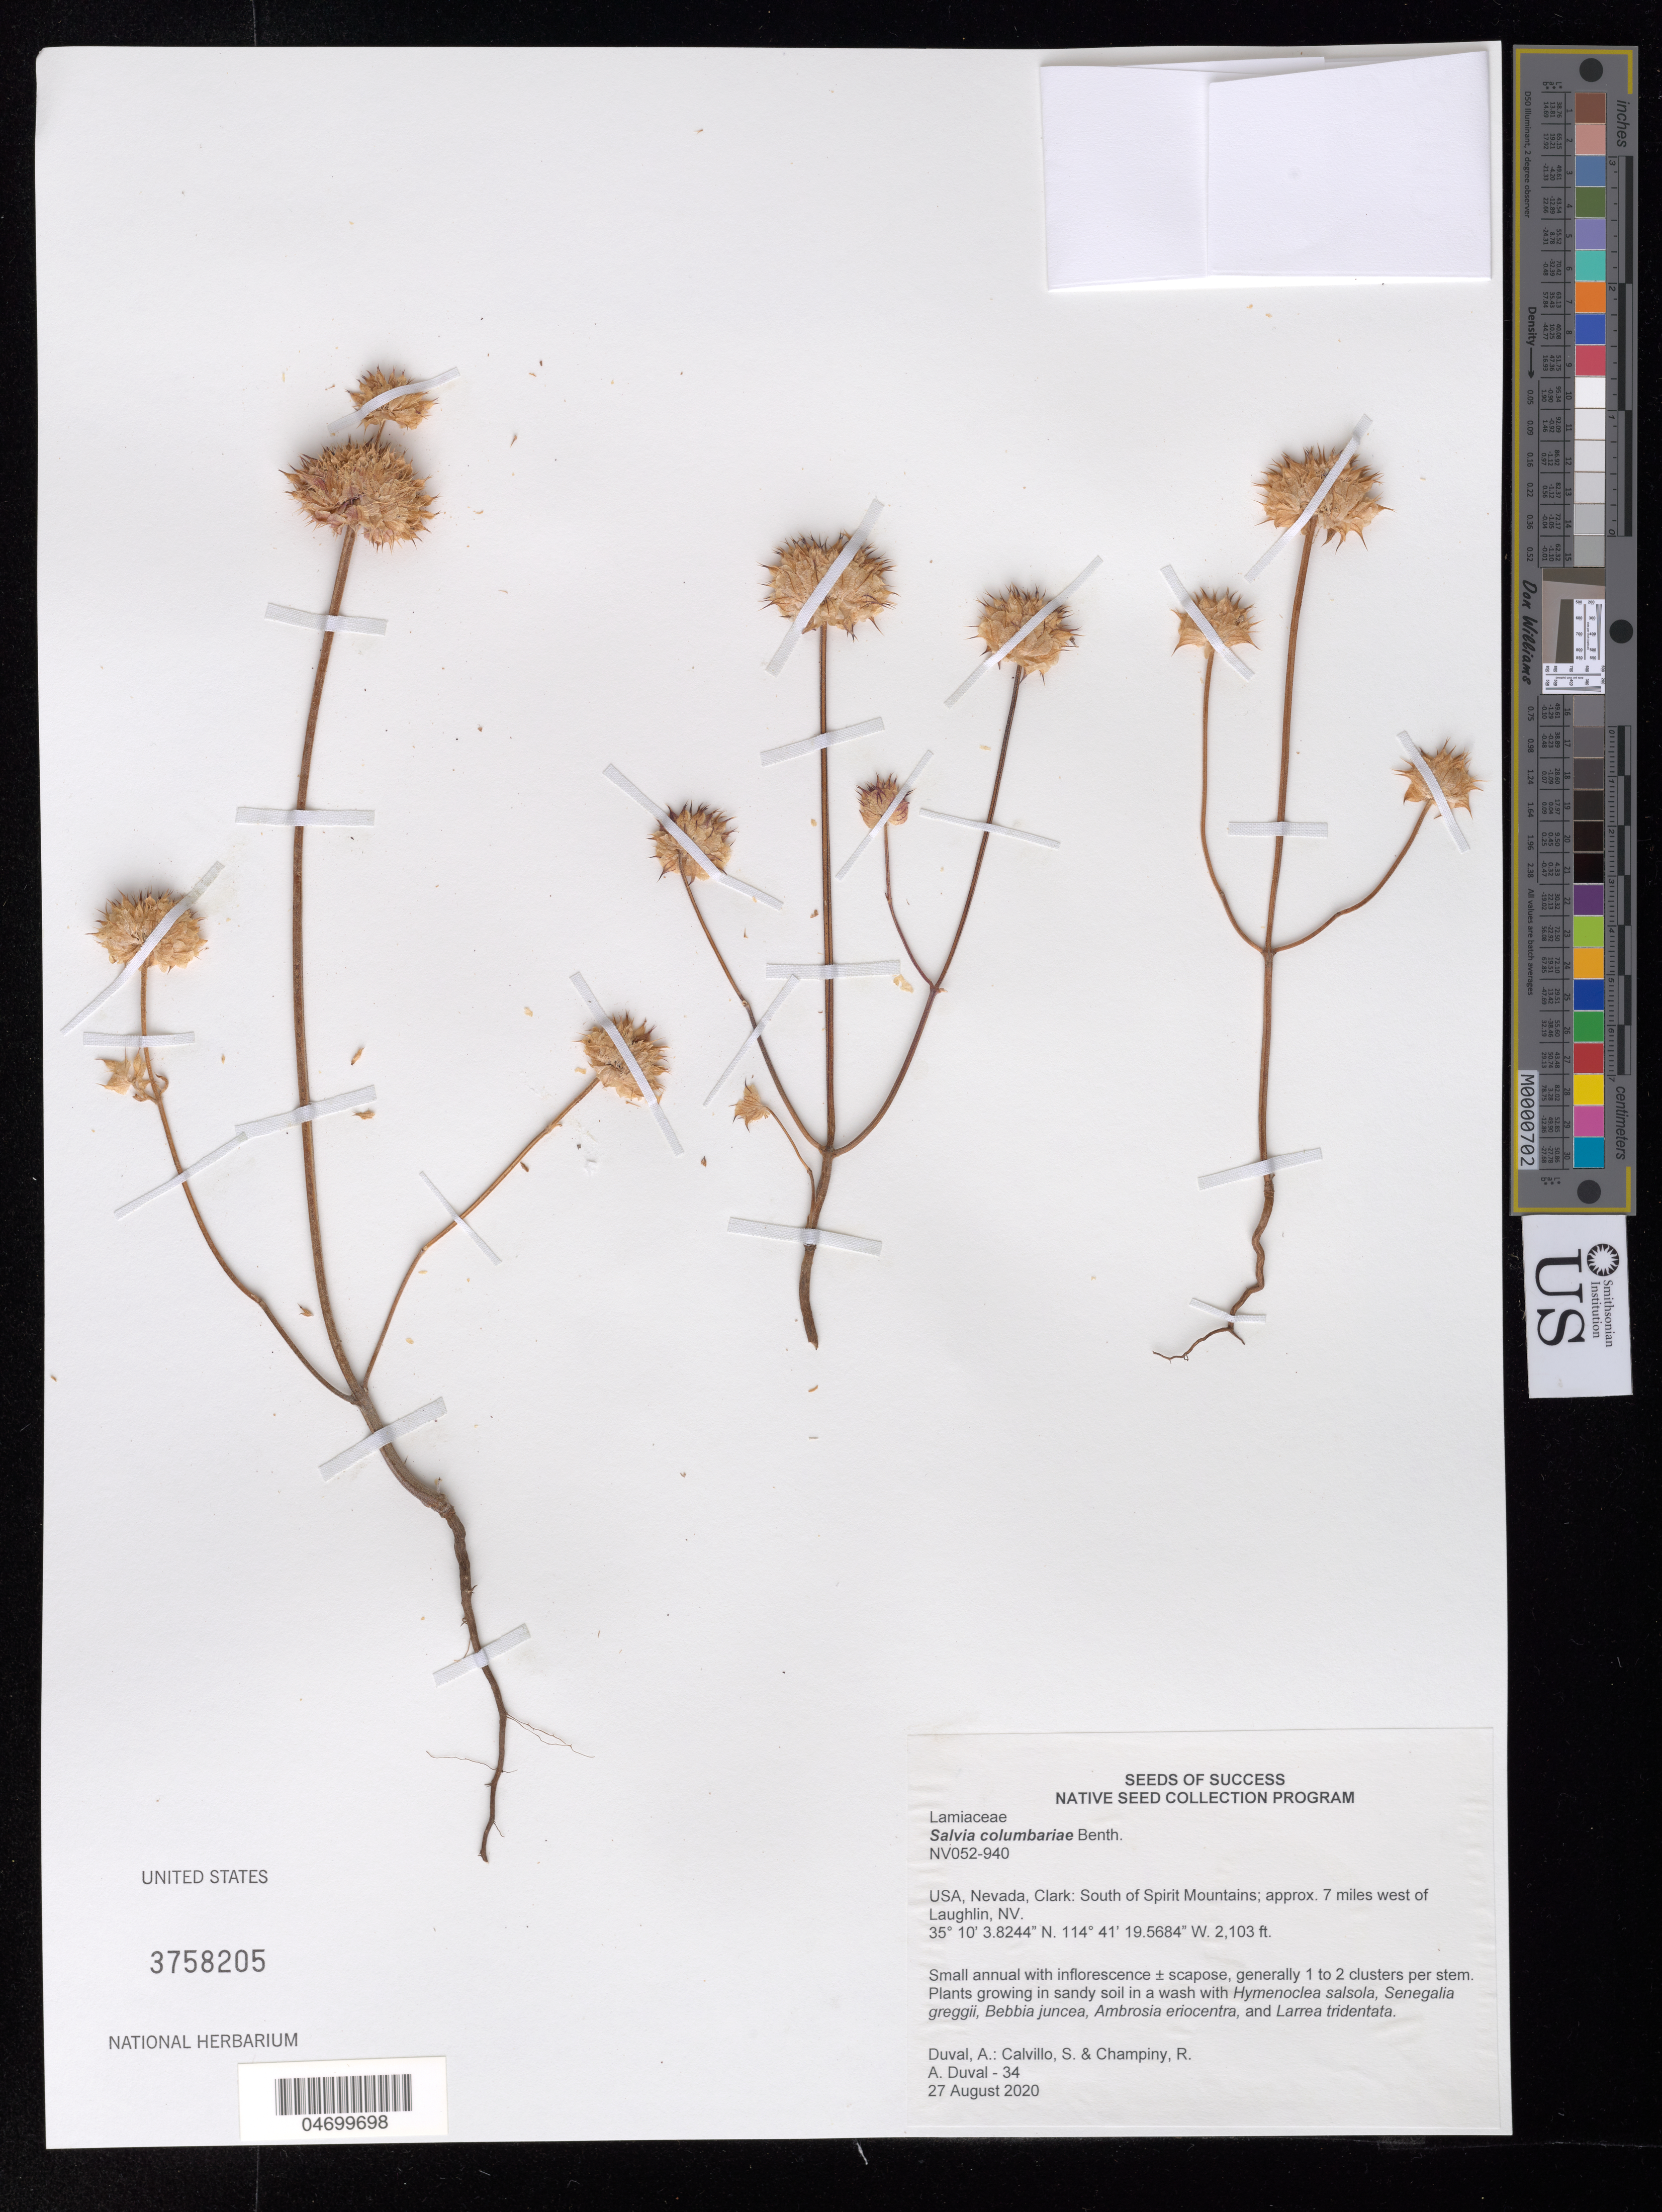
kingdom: Plantae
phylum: Tracheophyta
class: Magnoliopsida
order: Lamiales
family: Lamiaceae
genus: Salvia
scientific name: Salvia columbariae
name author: Benth.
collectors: A. Duval, S. Calvillo & R. Champiny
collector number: NV052-940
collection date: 2020-08-27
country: United States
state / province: Nevada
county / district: Clark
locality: S of Spirit Mtns, 7 mi. W of Laughlin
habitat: Sandy soil in wash. With Bebbia juncea, Ambrosia eriocentra, Larrea tridentata, Senegalia greggii, etc.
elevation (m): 641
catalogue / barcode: US 3758205